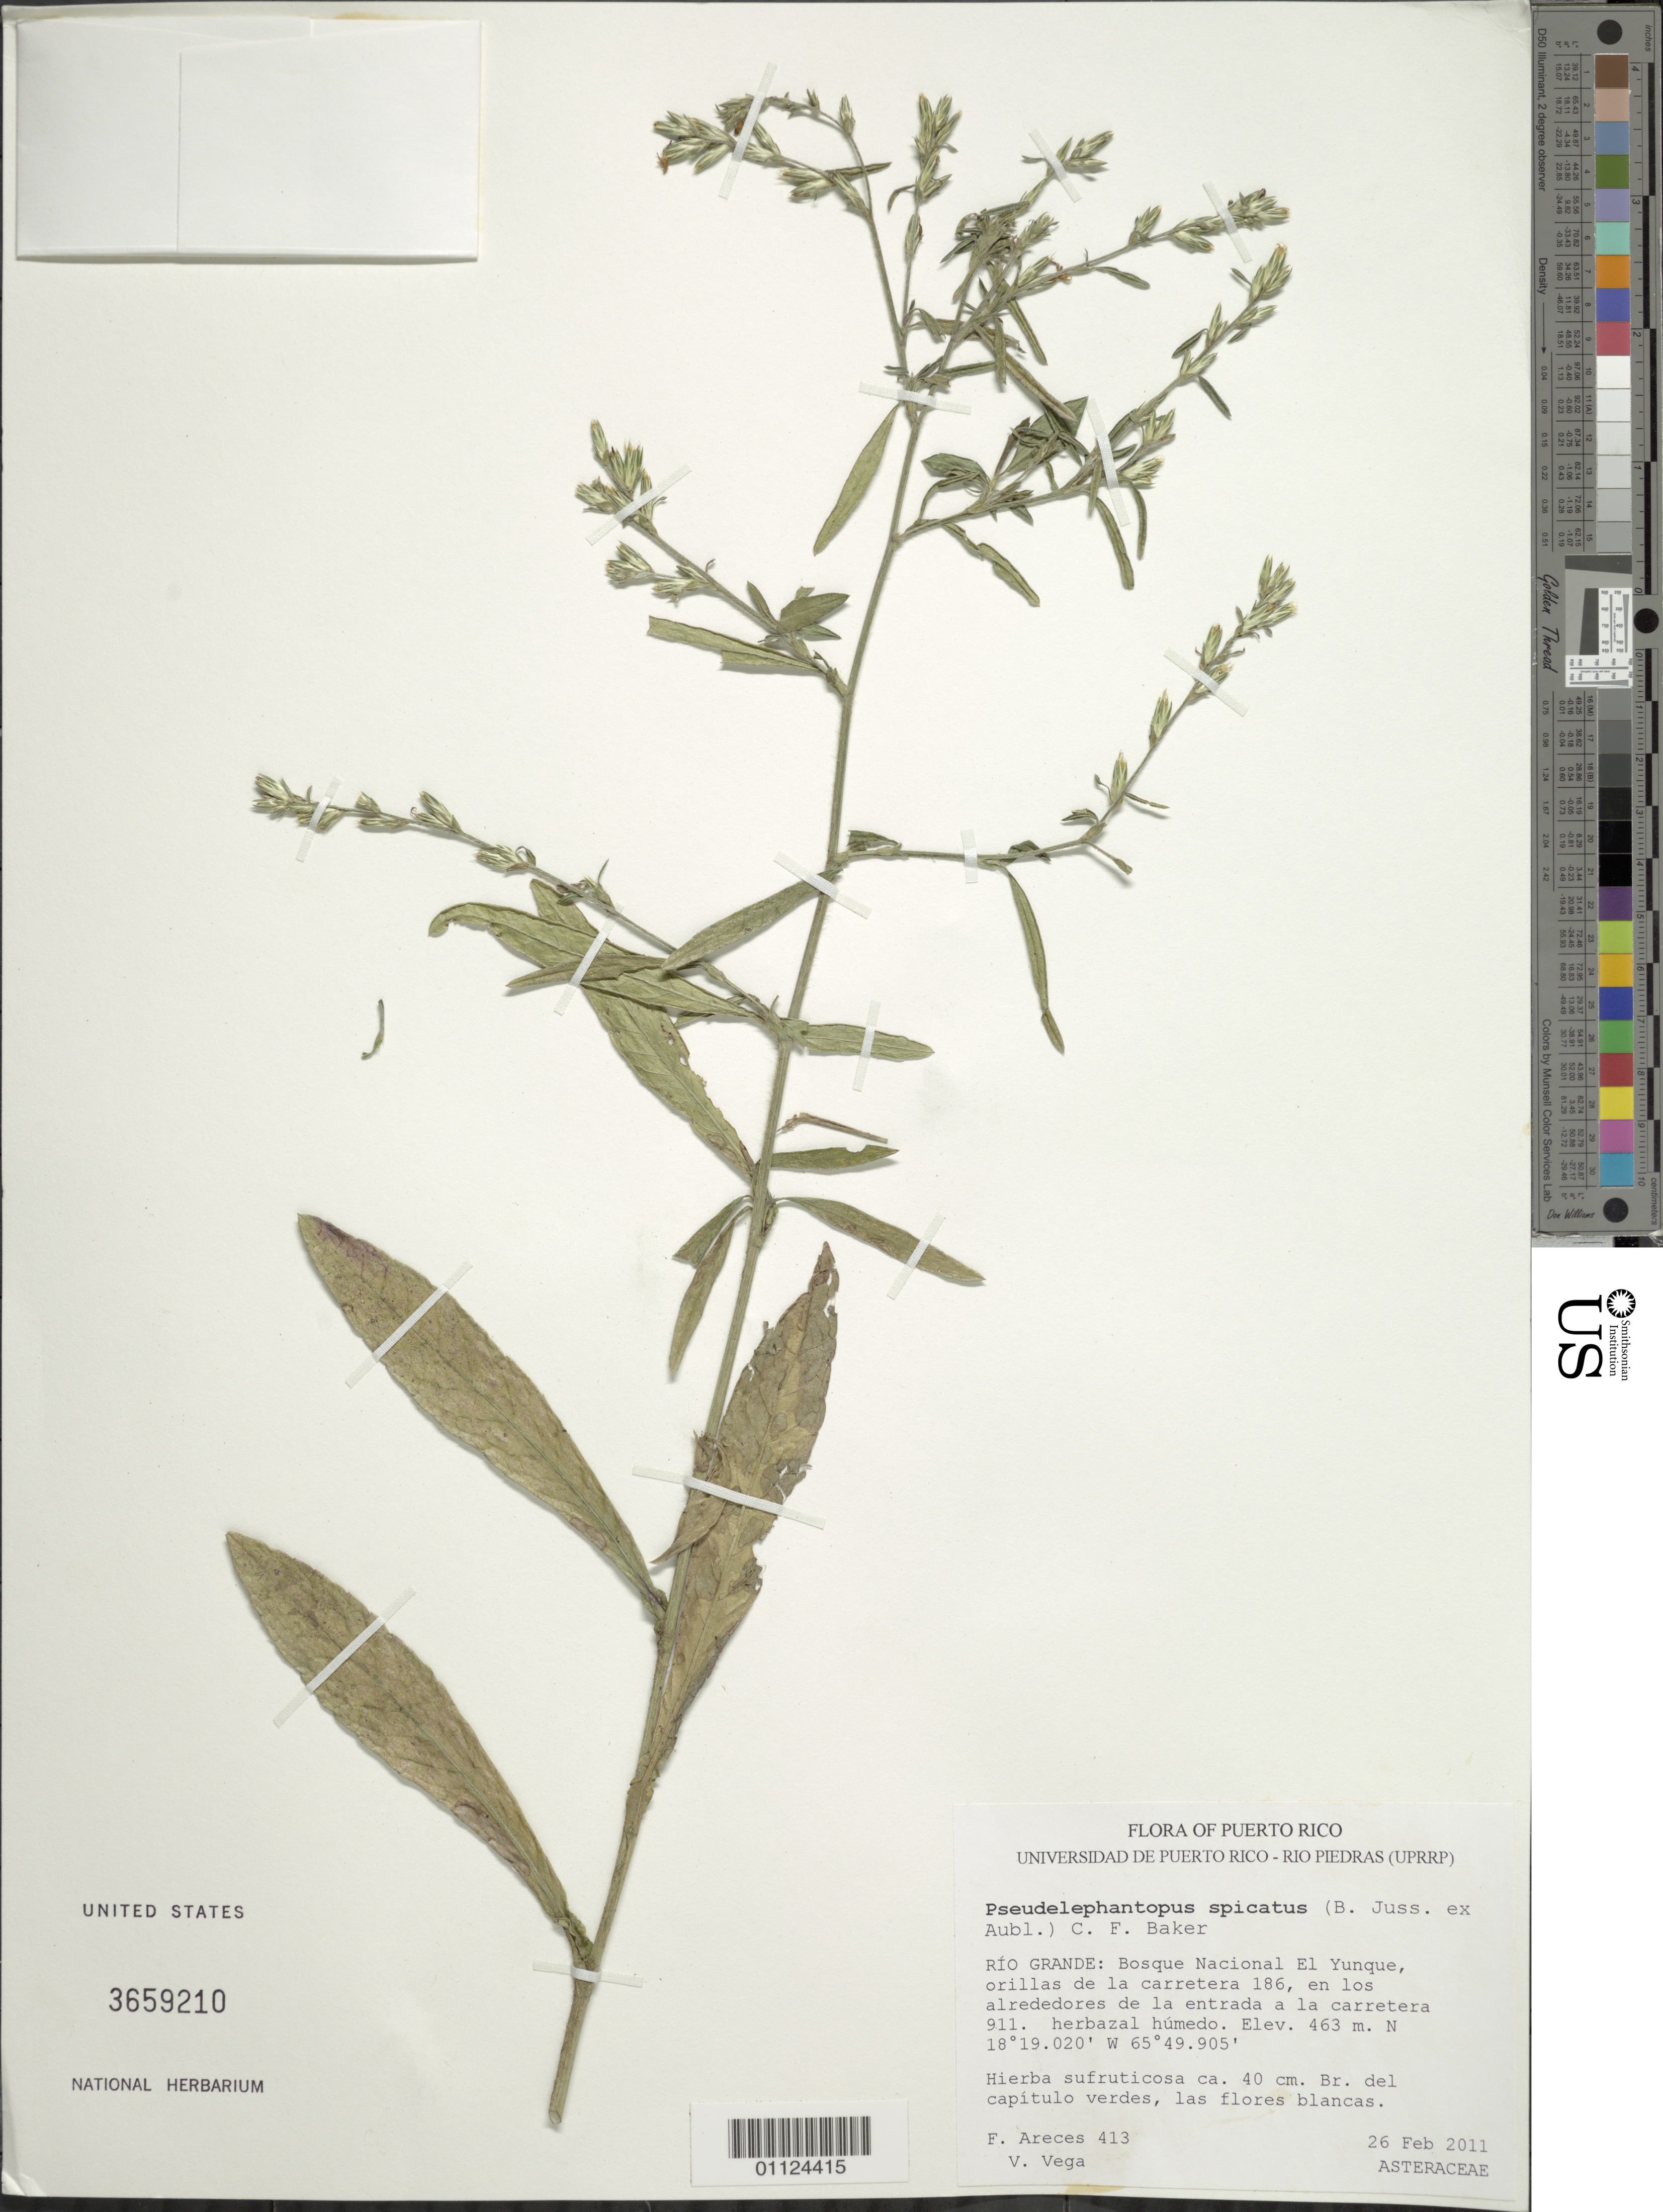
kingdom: Plantae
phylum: Tracheophyta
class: Magnoliopsida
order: Asterales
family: Asteraceae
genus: Pseudelephantopus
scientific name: Pseudelephantopus spicatus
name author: (Juss. ex Aubl.) C.F. Baker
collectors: F. Areces Berazaín & V. Vega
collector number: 413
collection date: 2011-02-25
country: Puerto Rico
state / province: Río Grande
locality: Bosque Nacional El Yunque, orillas de la carretera 186, en los alrededores de la entrada a la carretera 911.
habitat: Herbazal húmedo.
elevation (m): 463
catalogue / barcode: US 3659210